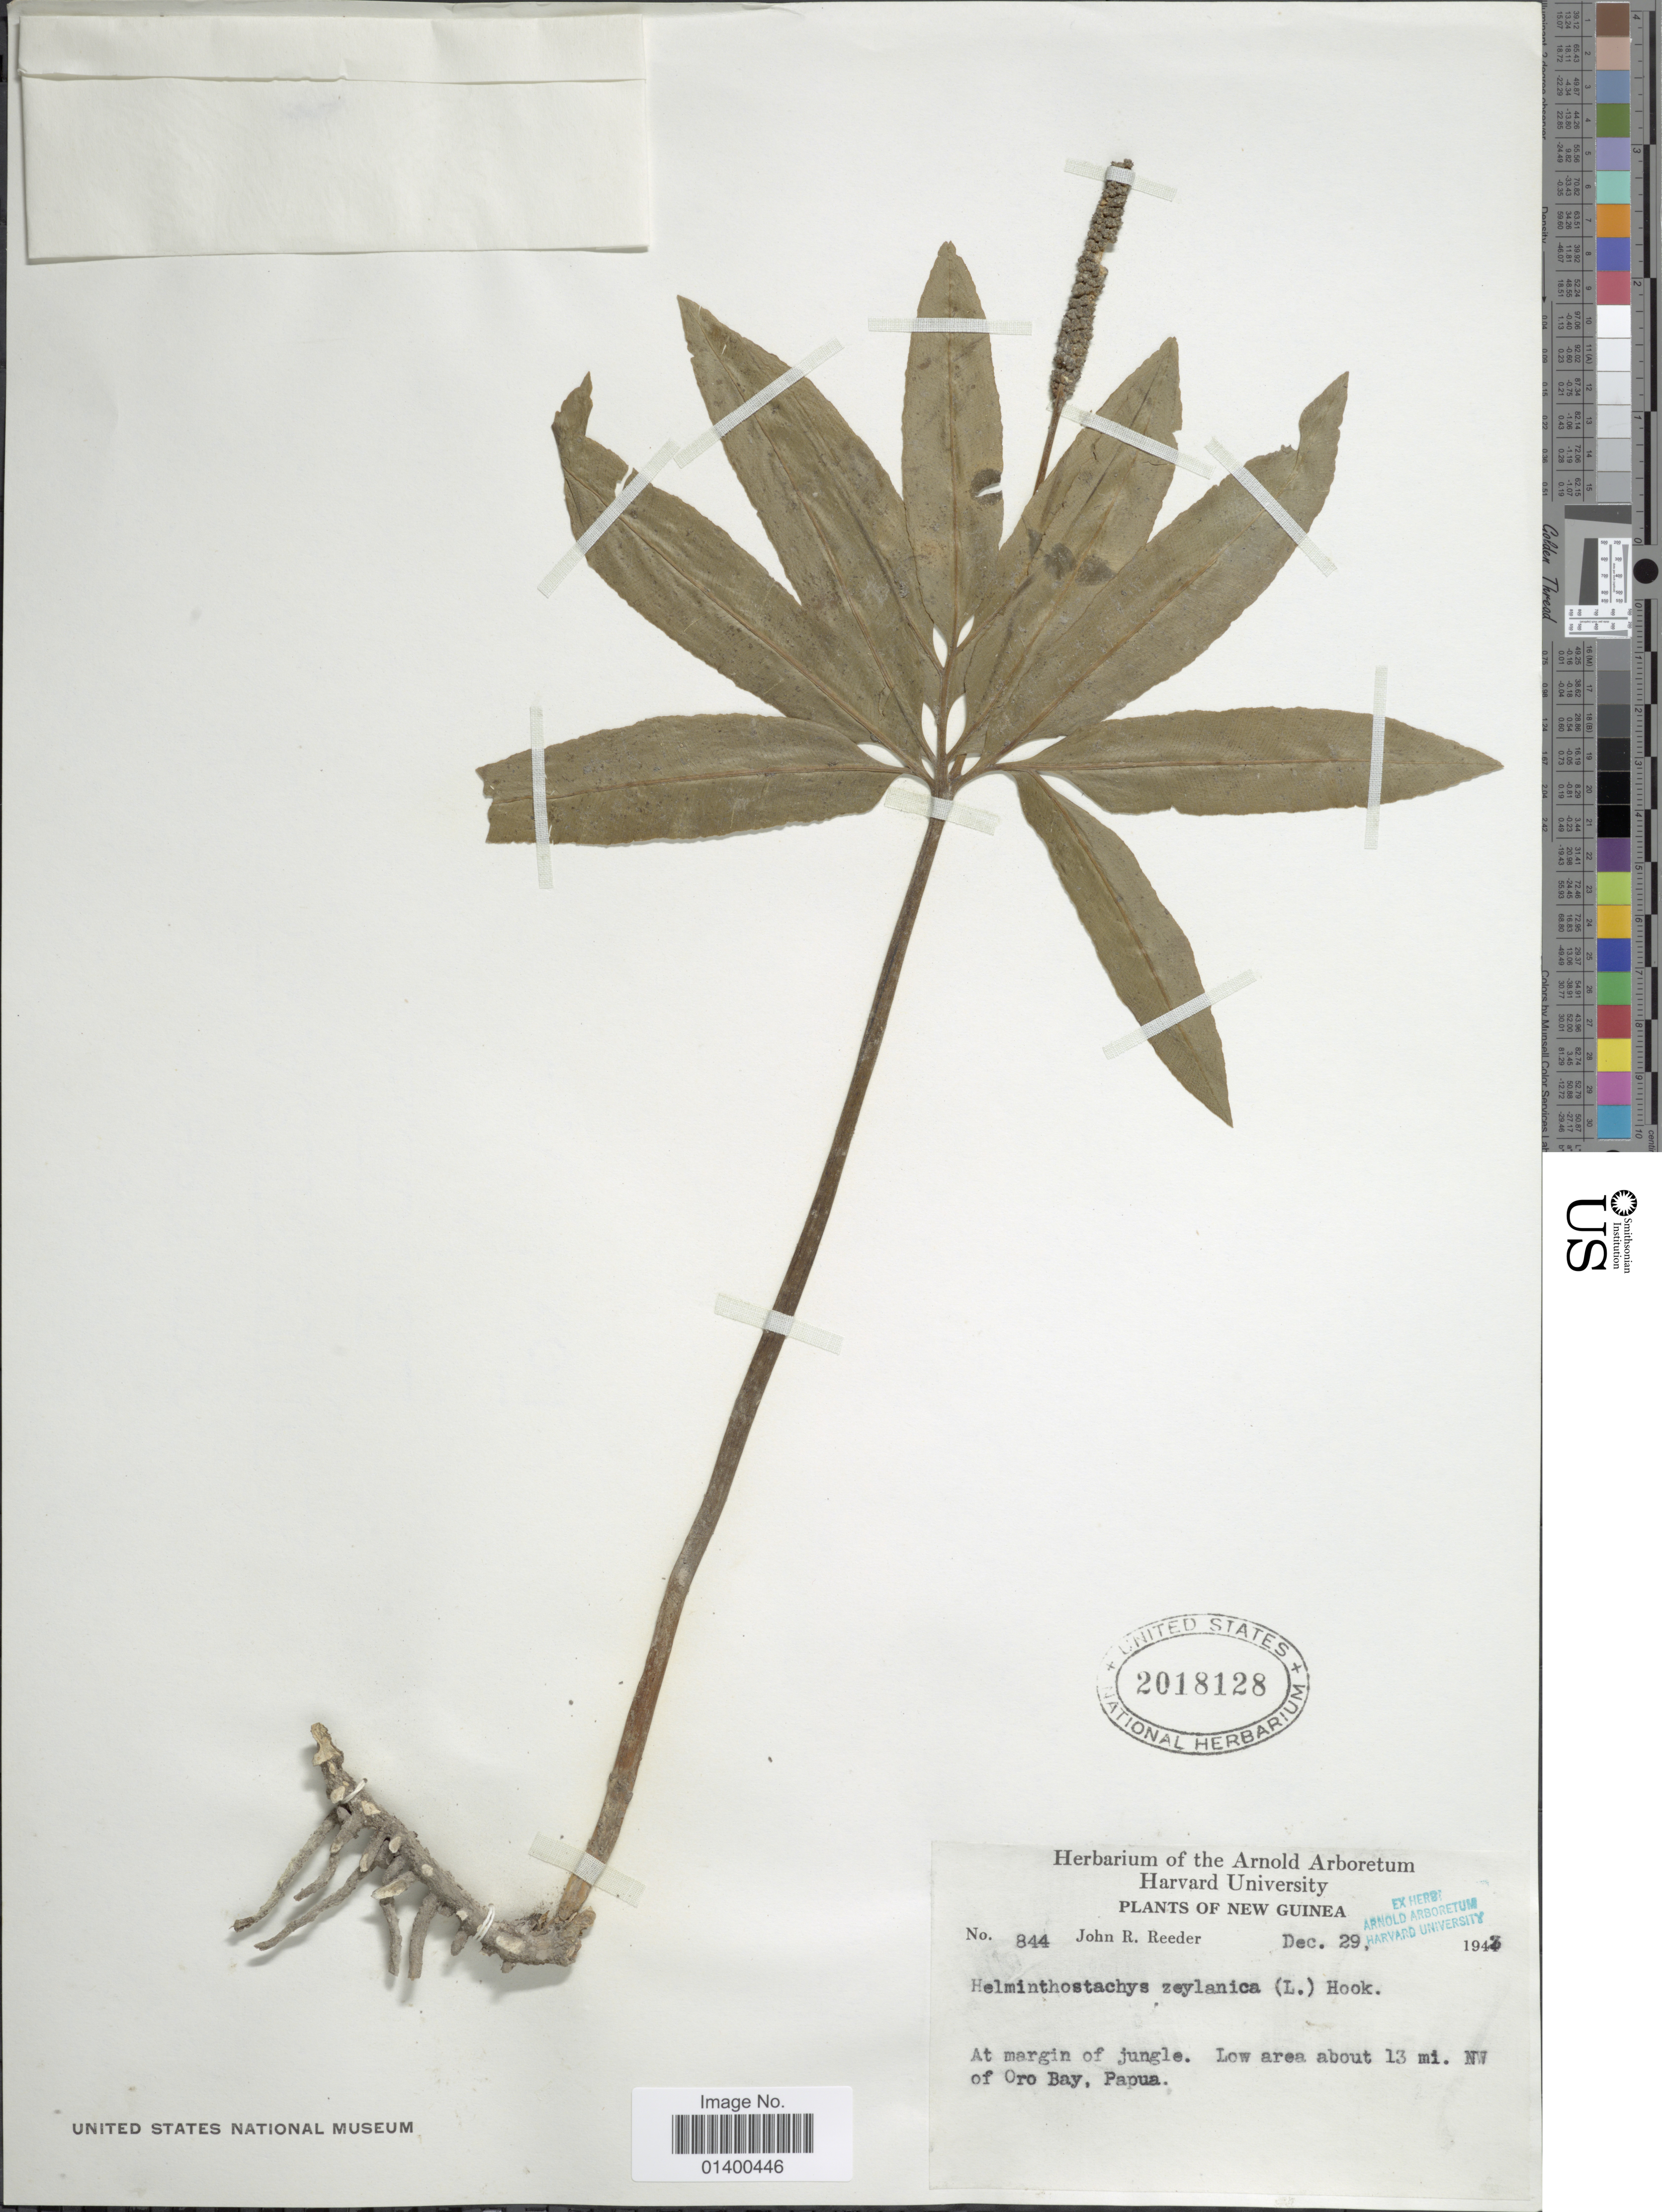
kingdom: Plantae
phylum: Tracheophyta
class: Polypodiopsida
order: Ophioglossales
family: Ophioglossaceae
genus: Helminthostachys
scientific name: Helminthostachys zeylanica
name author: (L.) Hook.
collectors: J. R. Reeder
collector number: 844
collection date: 1943-12-29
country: Papua New Guinea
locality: New Guinea, at margin of jungle, Low area about 13 mi. NW of Oro Bay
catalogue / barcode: US 2018128